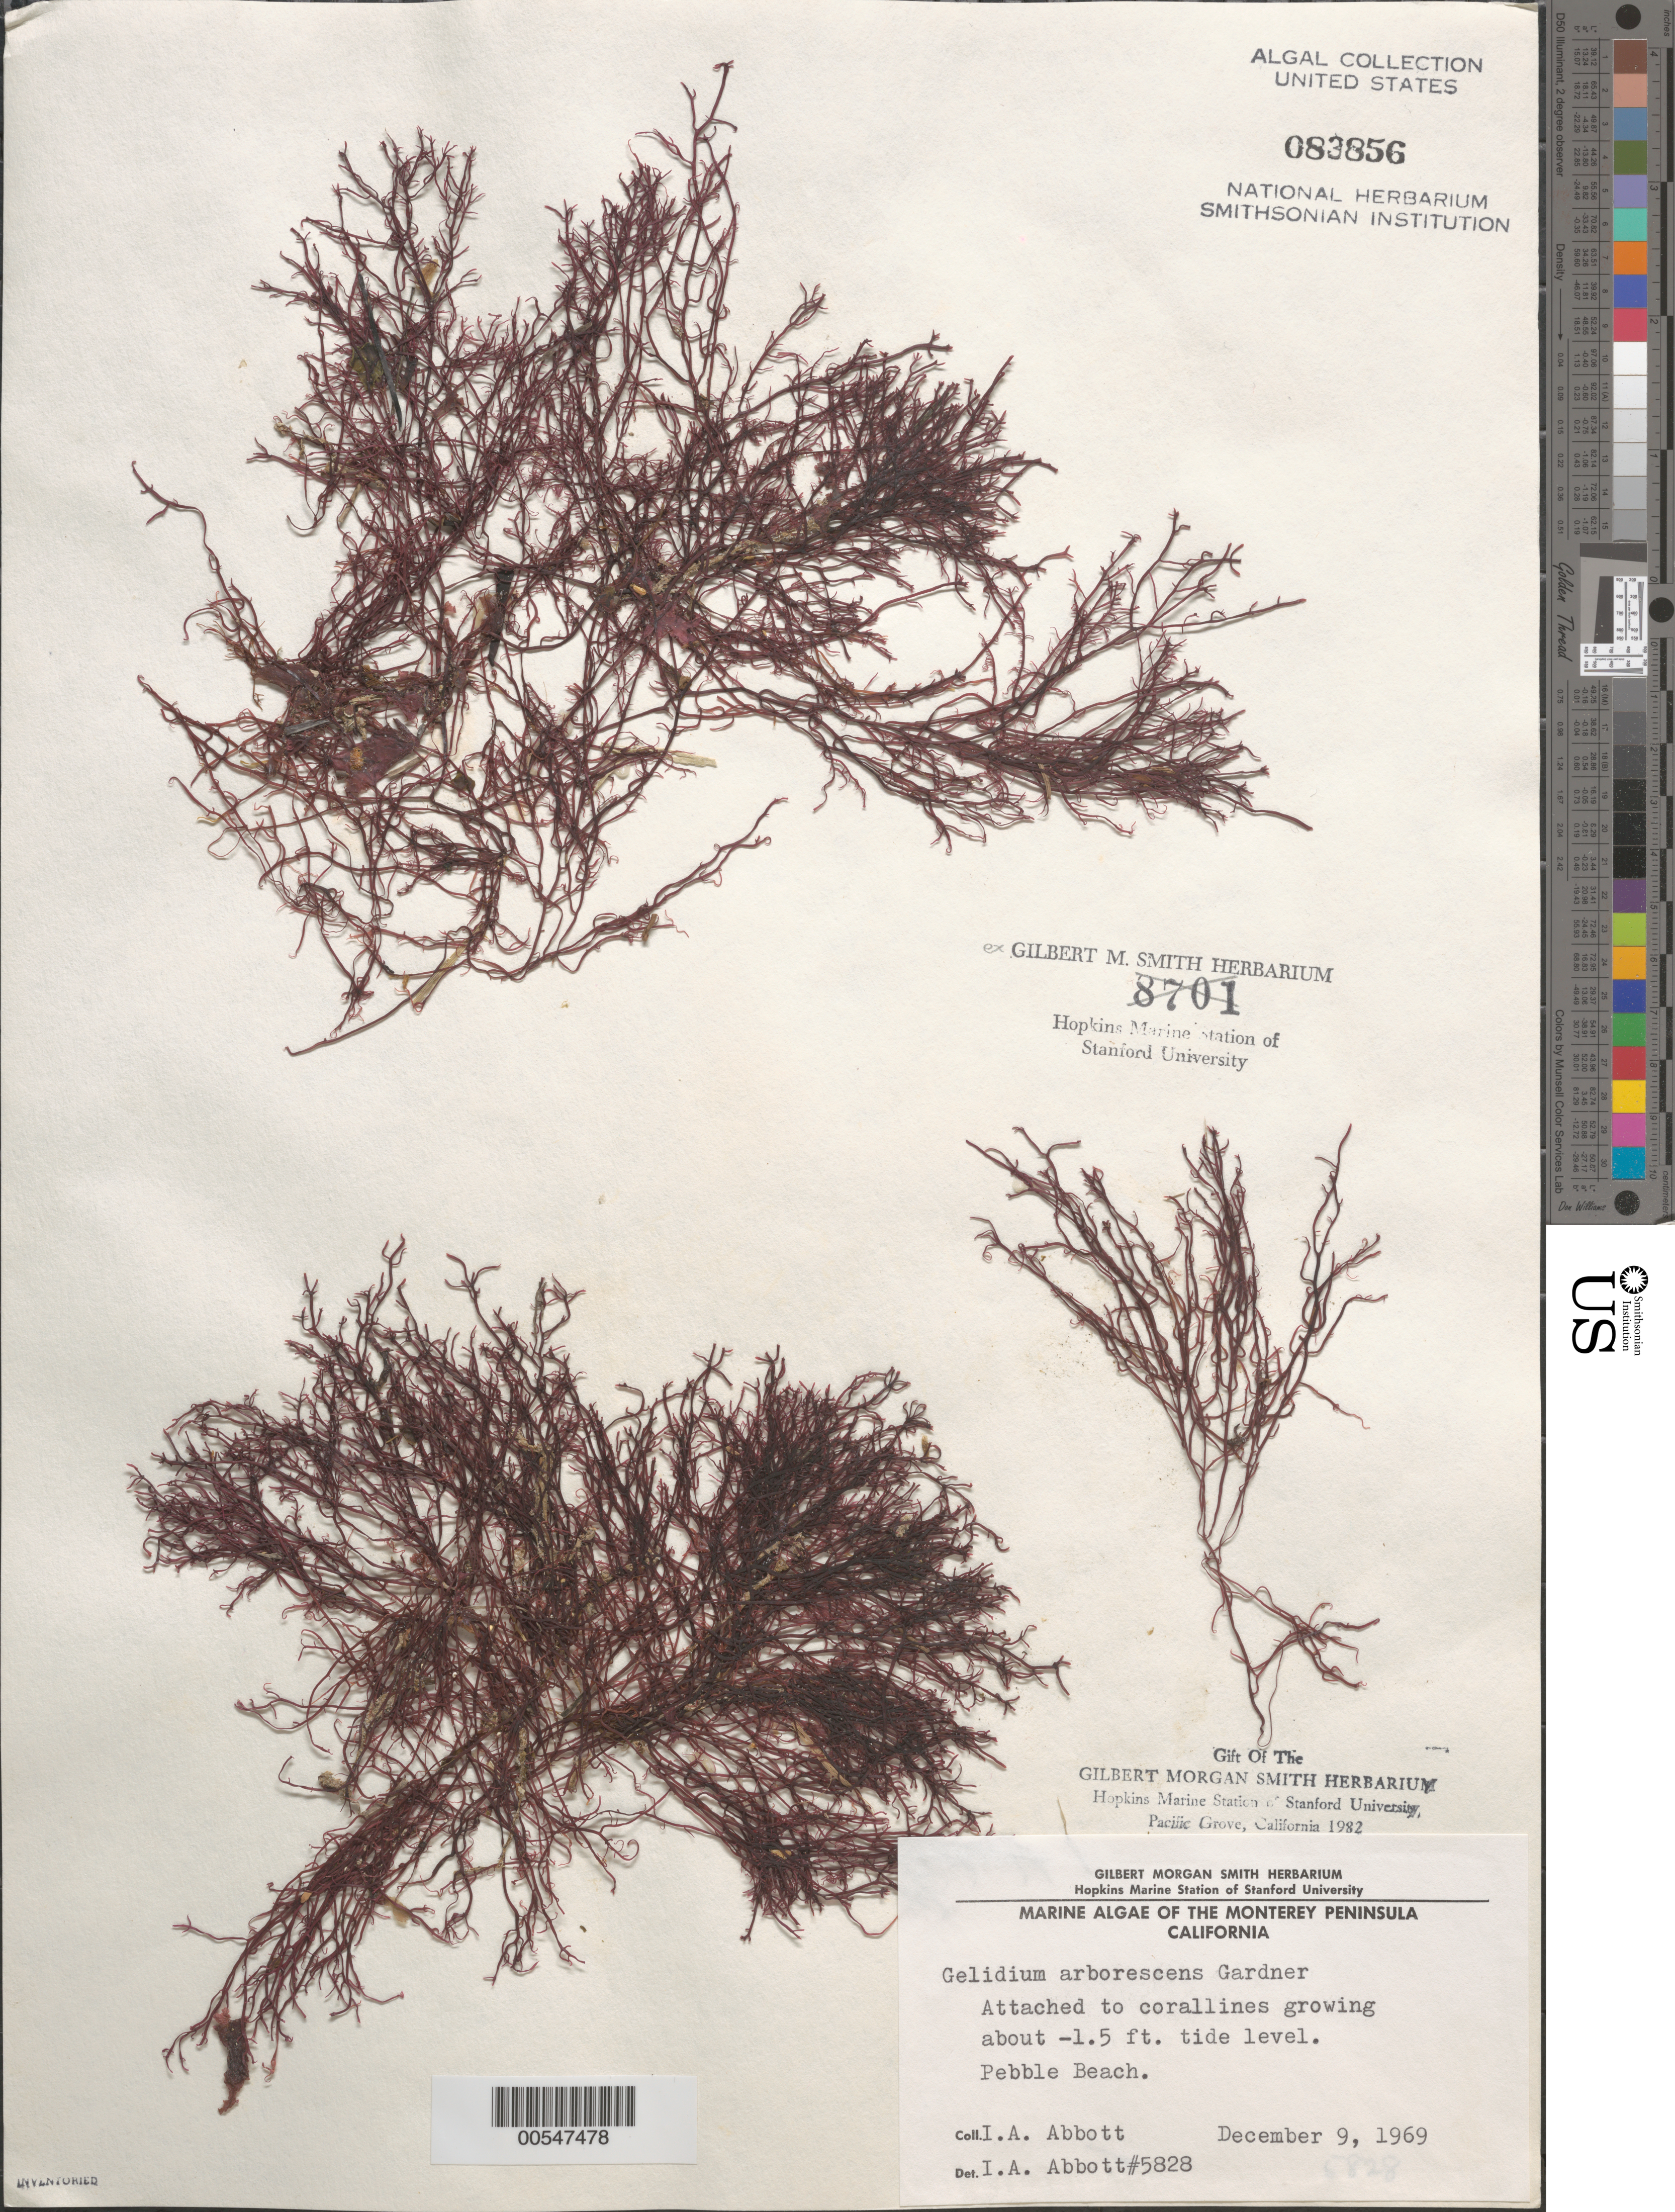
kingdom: Plantae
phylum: Rhodophyta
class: Florideophyceae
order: Gelidiales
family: Gelidiaceae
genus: Gelidium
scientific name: Gelidium arborescens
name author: N.L. Gardner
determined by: Abbott, Isabella A.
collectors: I. A. Abbott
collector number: IAA 5828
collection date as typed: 09 Dec 1969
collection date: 1969-12-09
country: United States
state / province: California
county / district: Monterey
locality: Pebble Beach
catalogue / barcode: US 83856